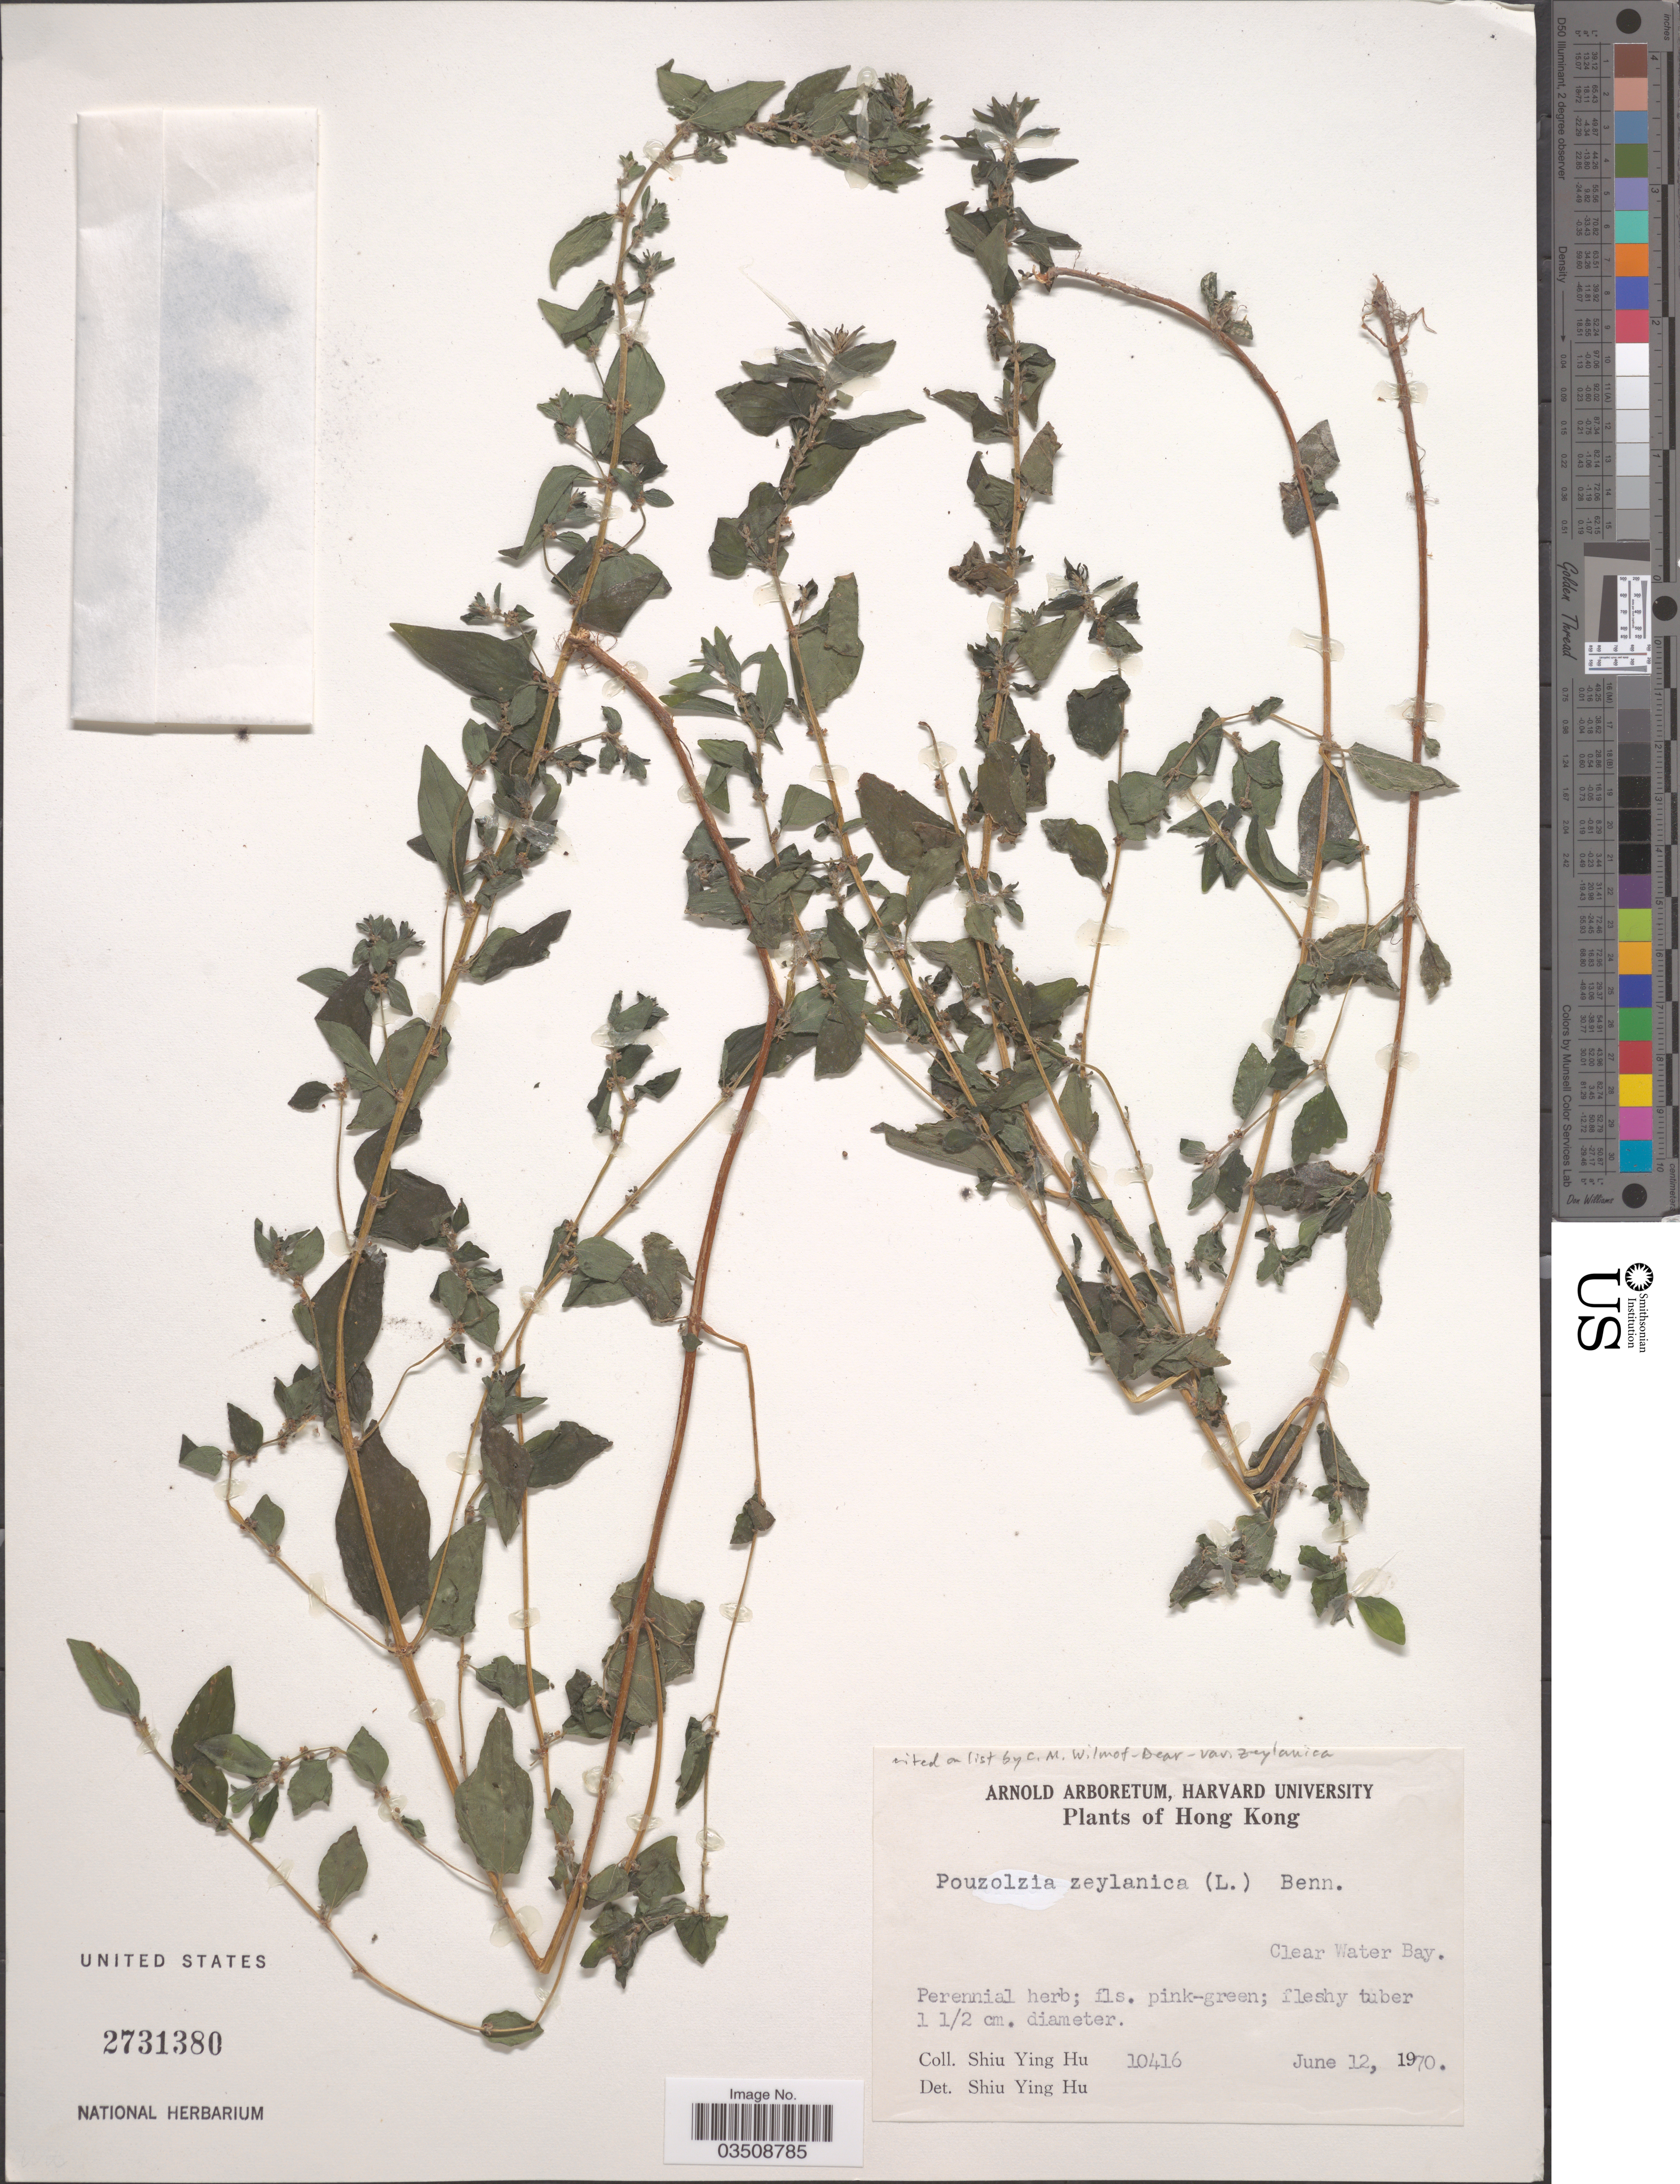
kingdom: Plantae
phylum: Tracheophyta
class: Magnoliopsida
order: Rosales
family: Urticaceae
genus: Pouzolzia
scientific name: Pouzolzia zeylanica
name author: (L.) Benn.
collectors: S. Y. Hu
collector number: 10416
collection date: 1970-06-12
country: China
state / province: Hong Kong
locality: Clear Water Bay.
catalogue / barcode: US 2731380